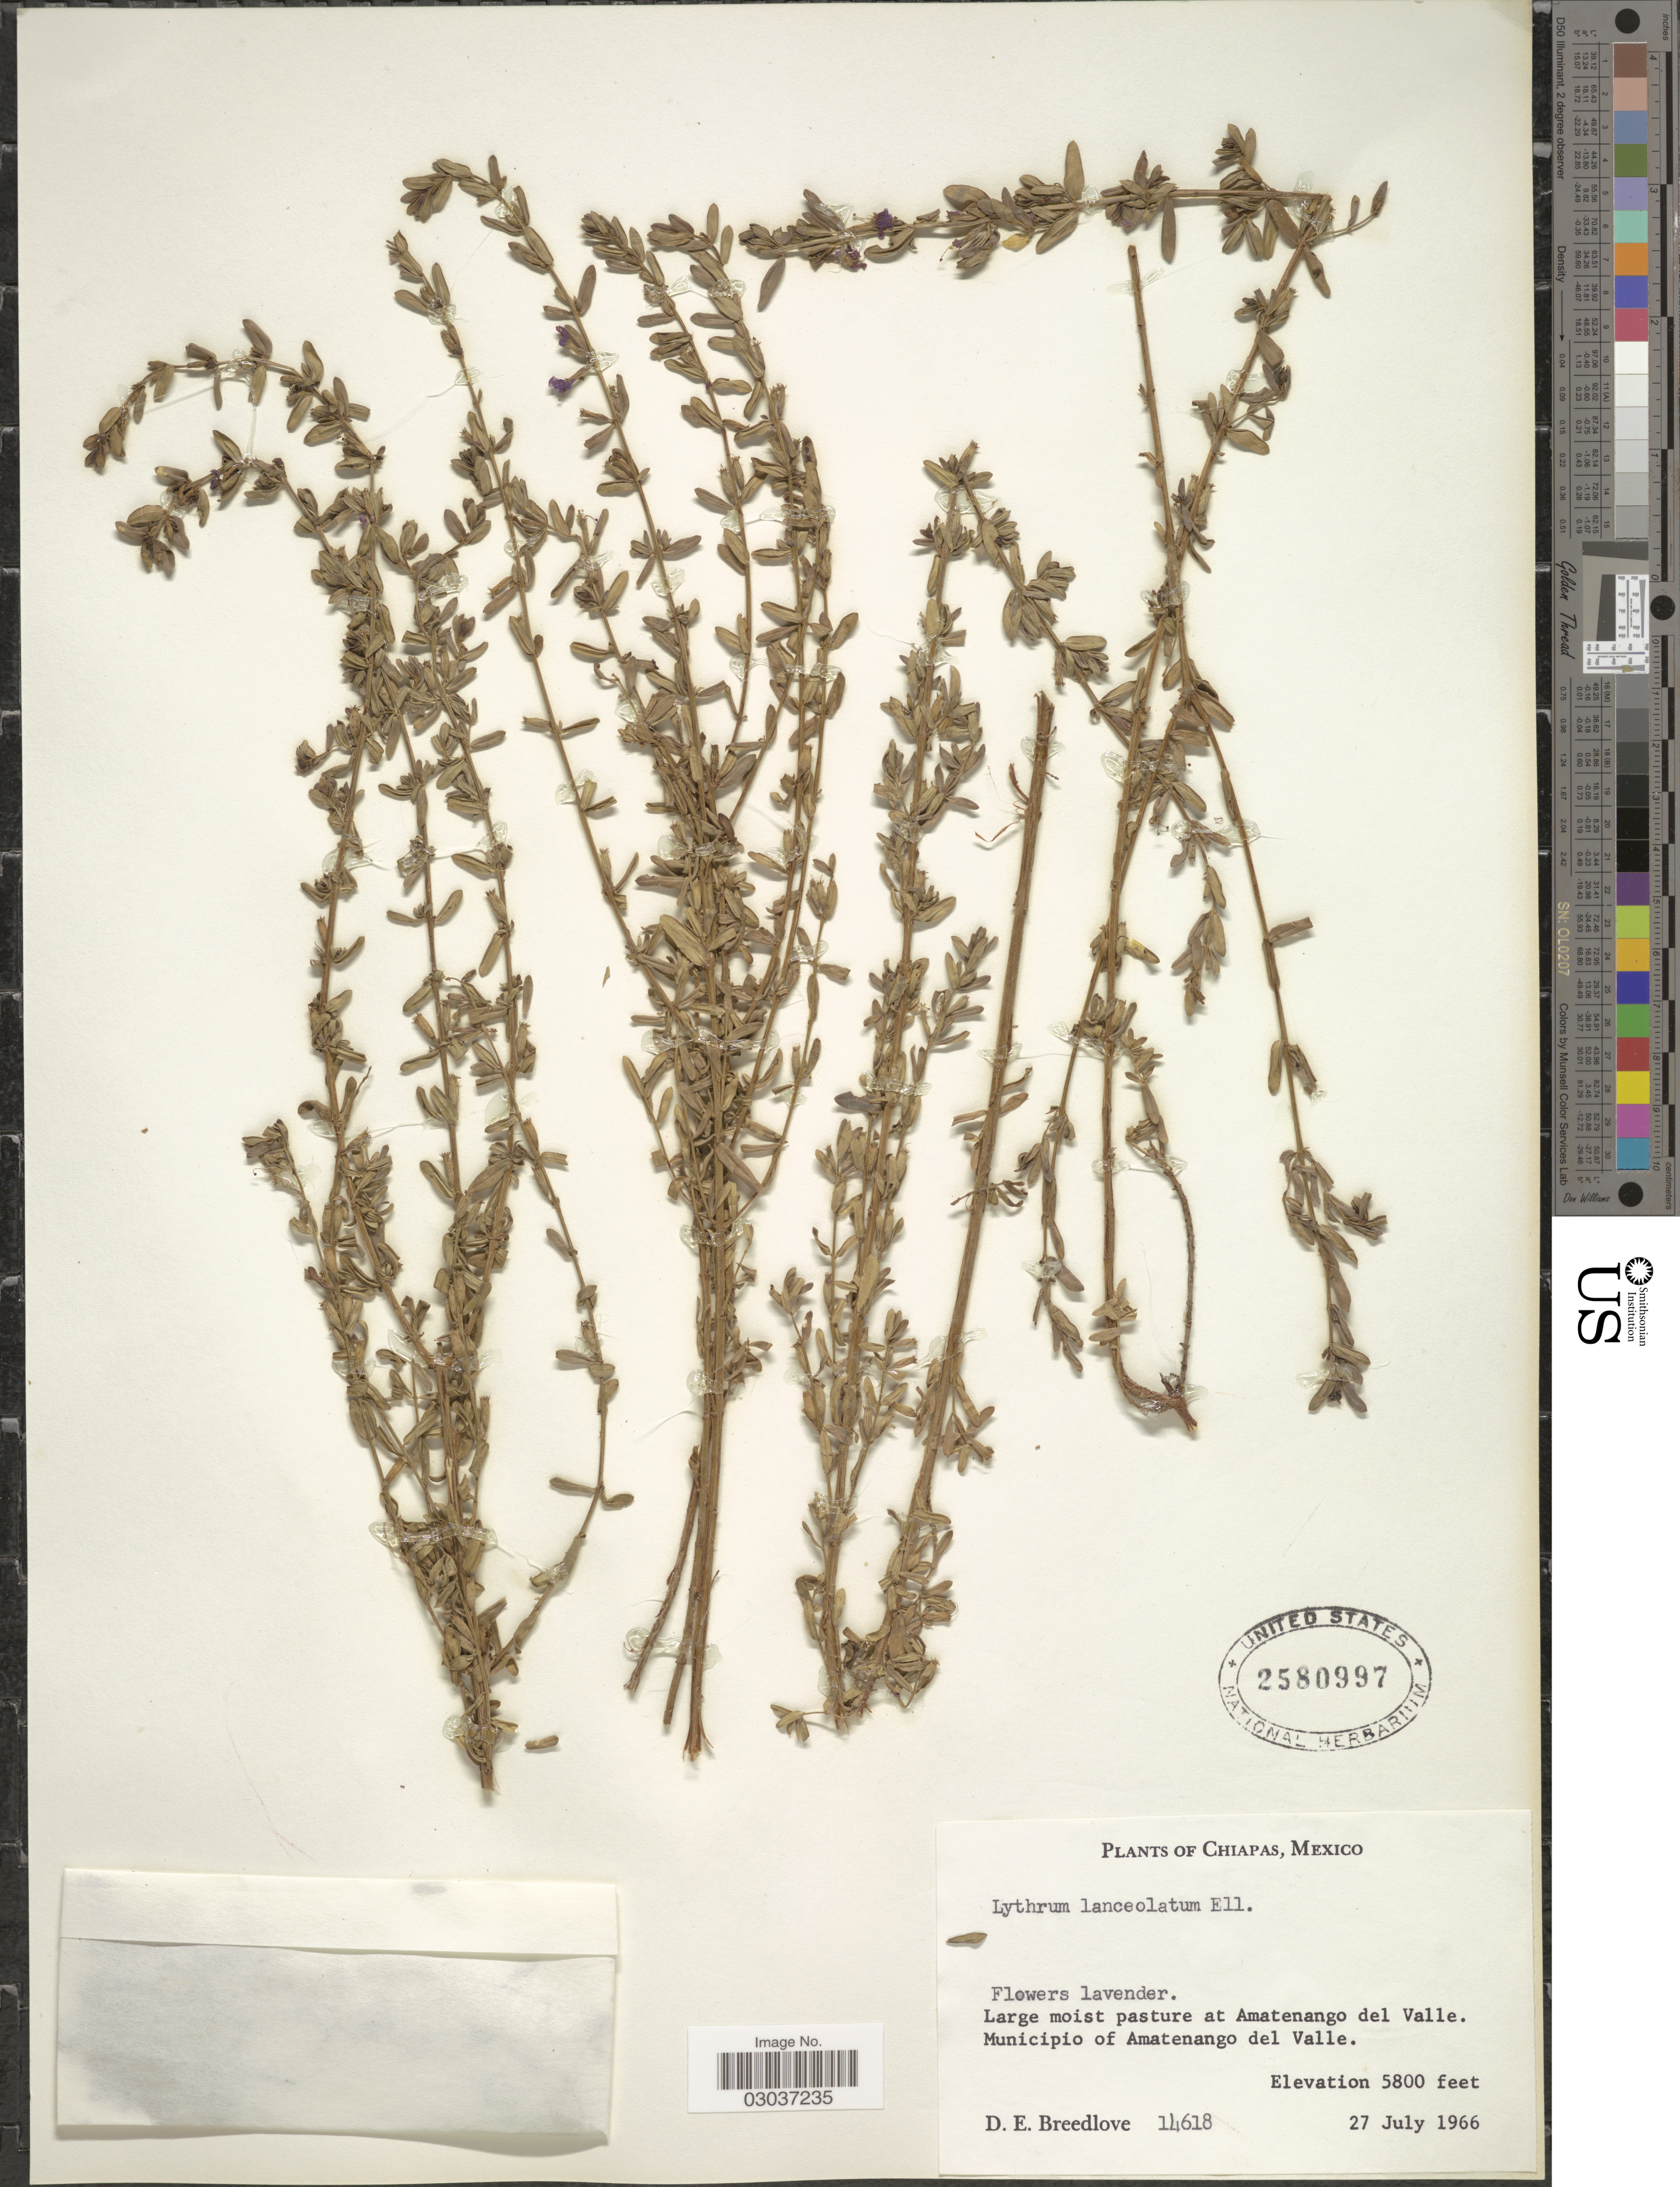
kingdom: Plantae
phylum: Tracheophyta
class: Magnoliopsida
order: Myrtales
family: Lythraceae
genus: Lythrum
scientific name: Lythrum lanceolatum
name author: Elliott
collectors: D. E. Breedlove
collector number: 14618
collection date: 1966-07-27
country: Mexico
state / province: Chiapas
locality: Large moist pasture at Amatenango del Valle. Municipio of Amatenango del Valle.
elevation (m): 1768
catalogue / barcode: US 2580997